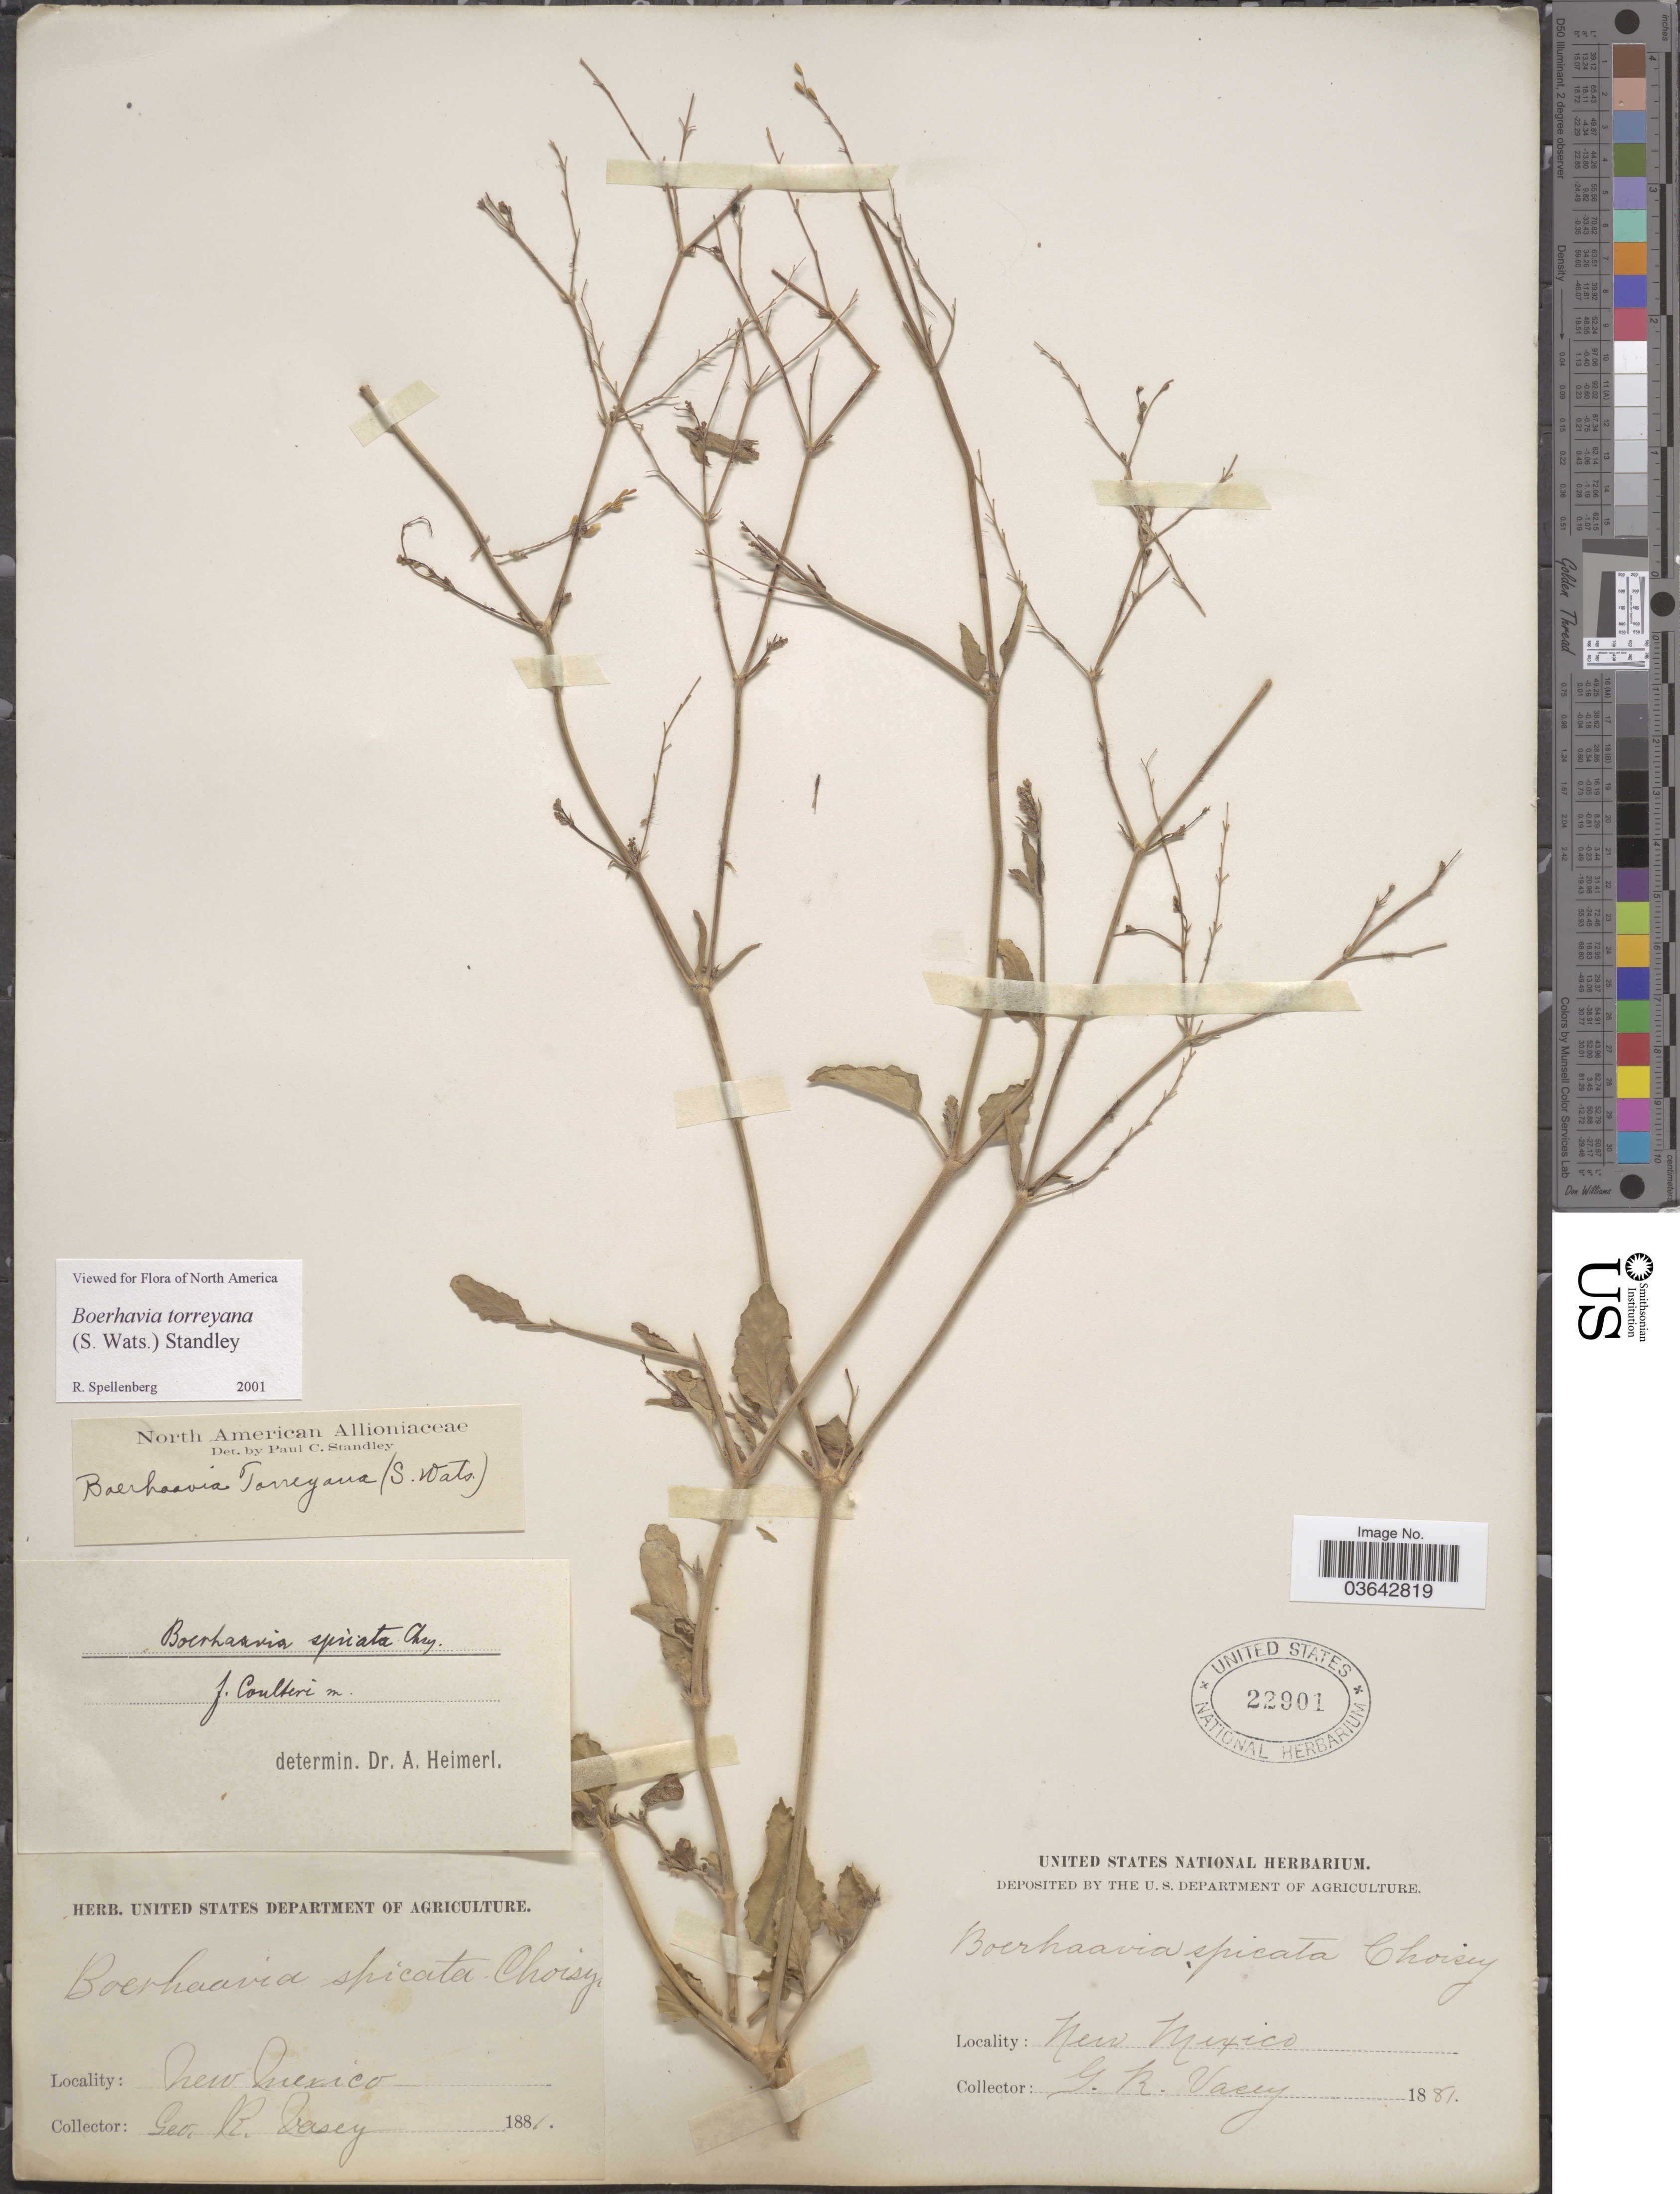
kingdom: Plantae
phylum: Tracheophyta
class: Magnoliopsida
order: Caryophyllales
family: Nyctaginaceae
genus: Boerhavia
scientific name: Boerhavia torreyana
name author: (S. Watson) Standl.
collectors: G. R. Vasey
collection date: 1881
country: United States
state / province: New Mexico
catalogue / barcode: US 22901